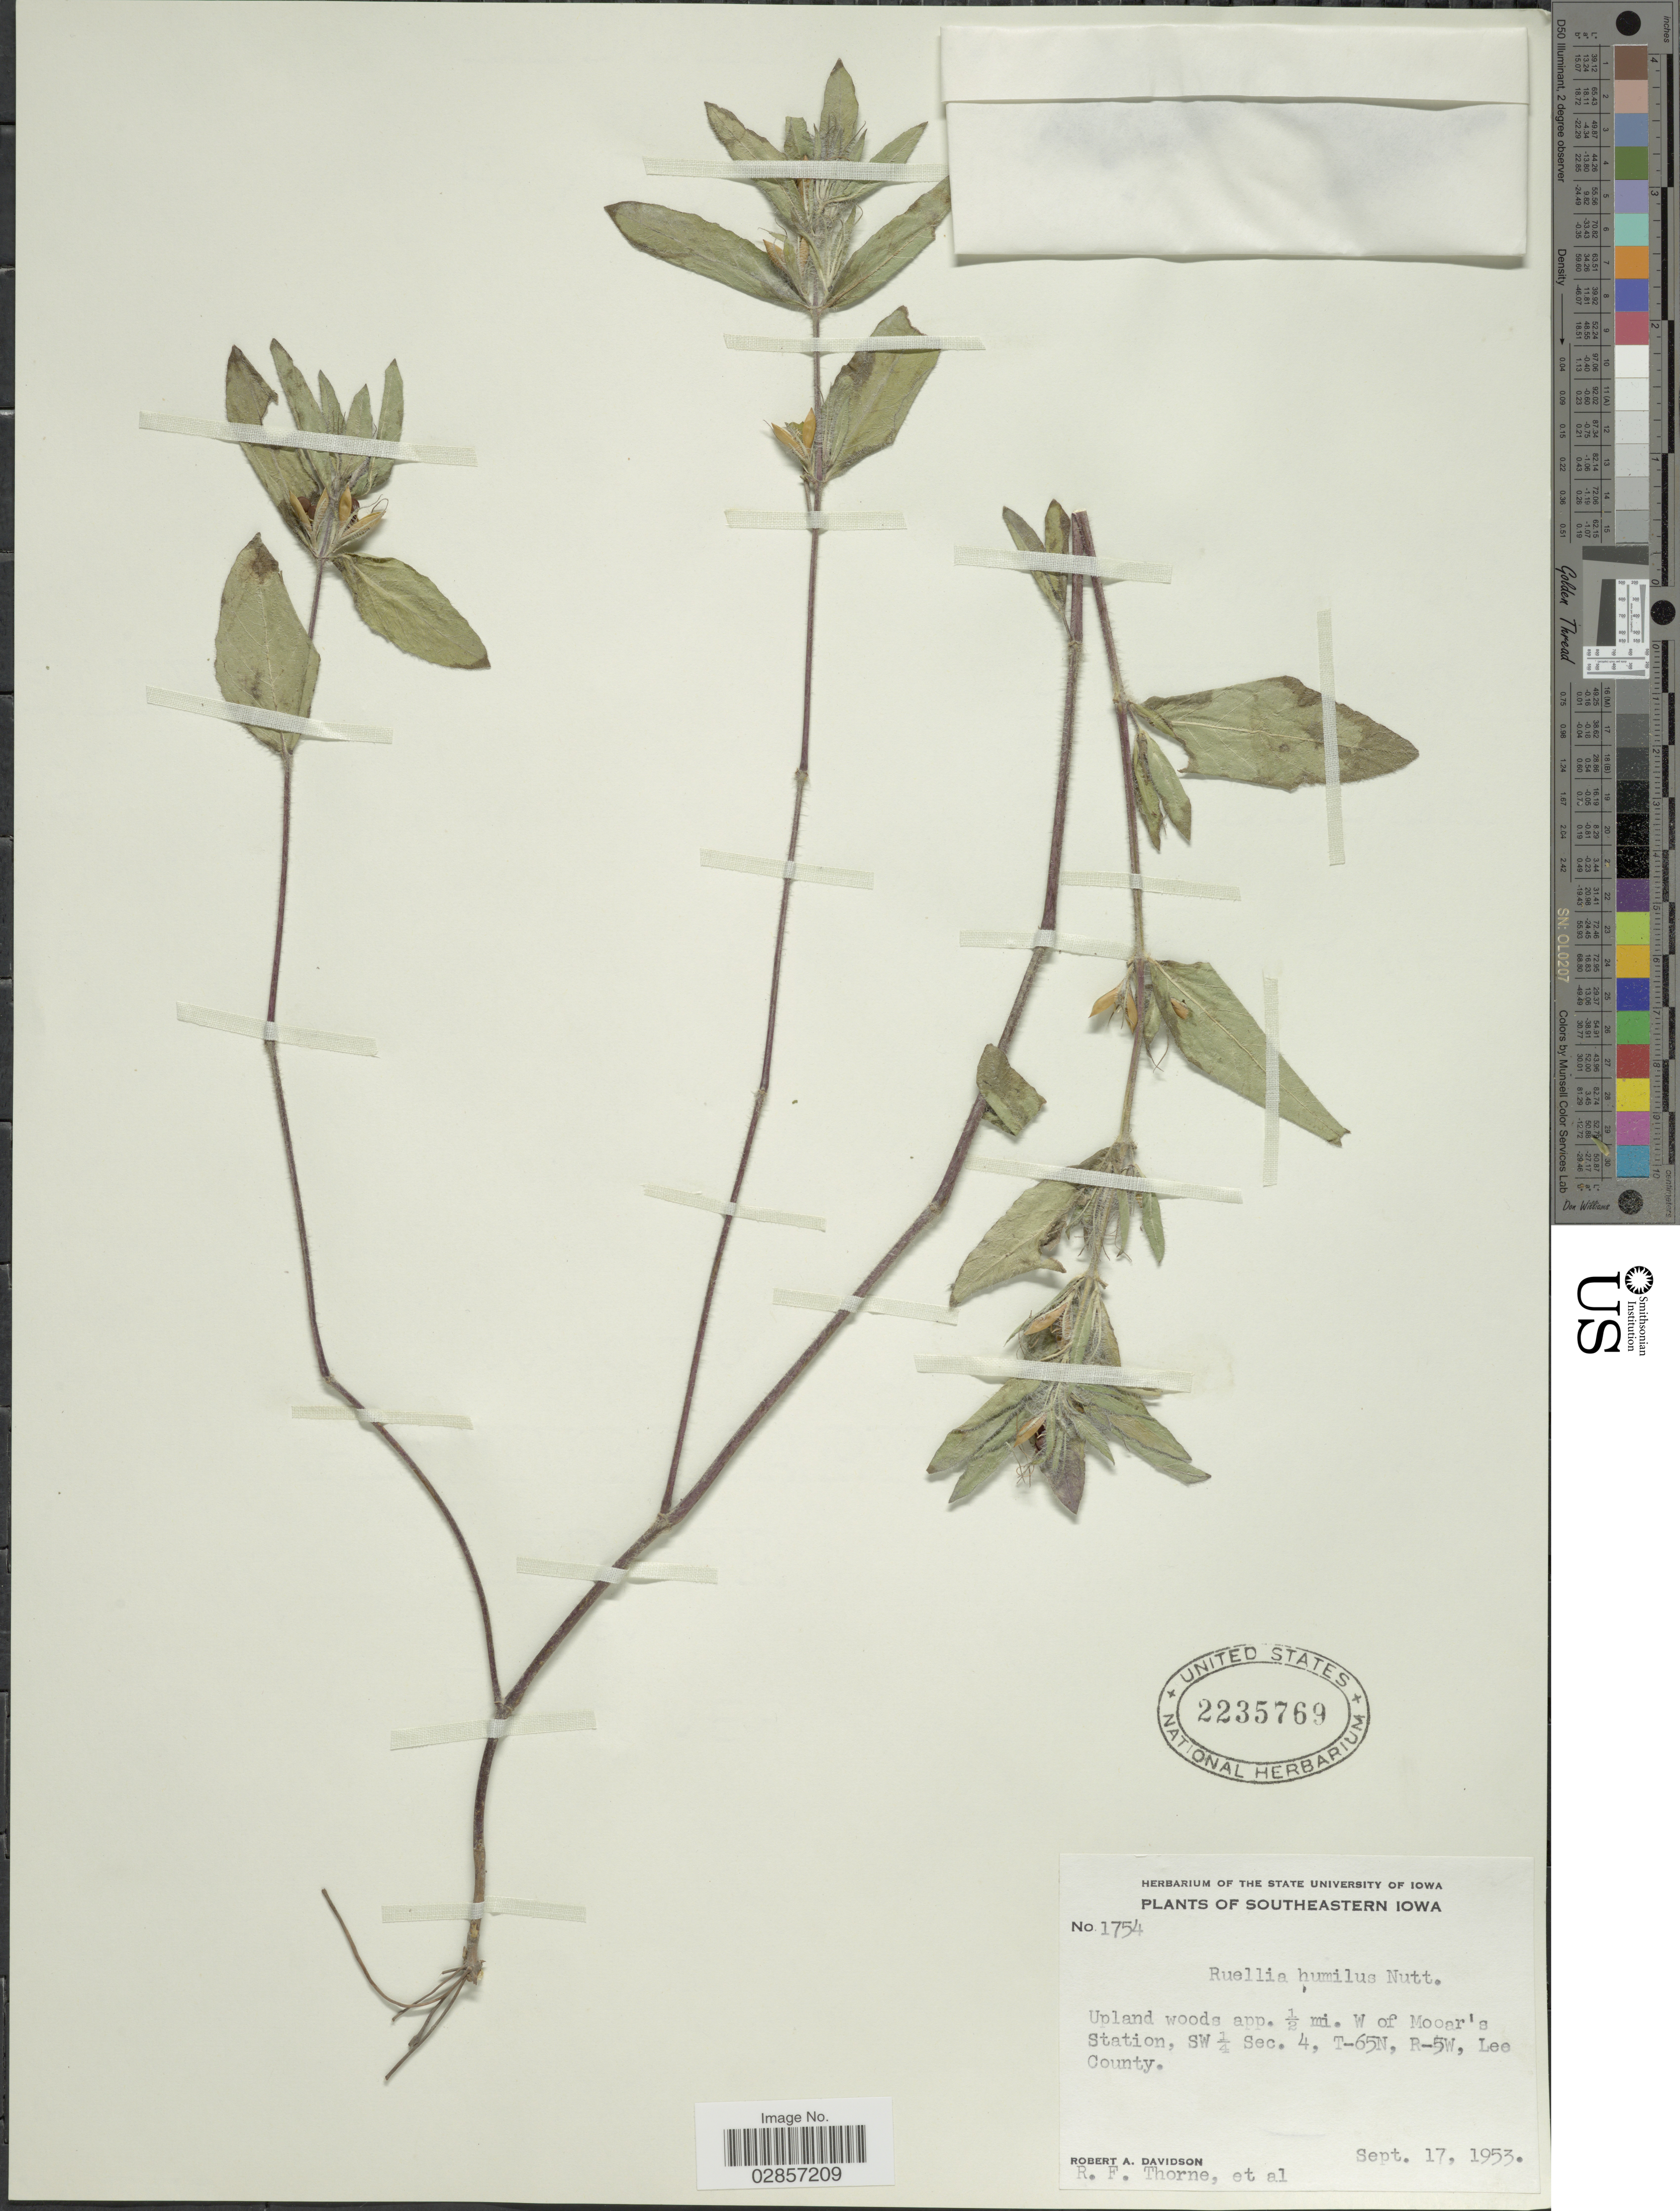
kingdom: Plantae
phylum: Tracheophyta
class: Magnoliopsida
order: Lamiales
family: Acanthaceae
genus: Ruellia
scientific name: Ruellia humilis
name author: Nutt.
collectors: R. A. Davidson, R. F. Thorne & et al.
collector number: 1754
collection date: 1953-09-17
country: United States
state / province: Iowa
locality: Southeastern Iowa, Upland woods app. ½ mi. W of Mooar's Station, SW ¼ Sec. 4, T-65N, R-5W, Lee County.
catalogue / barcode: US 2235769